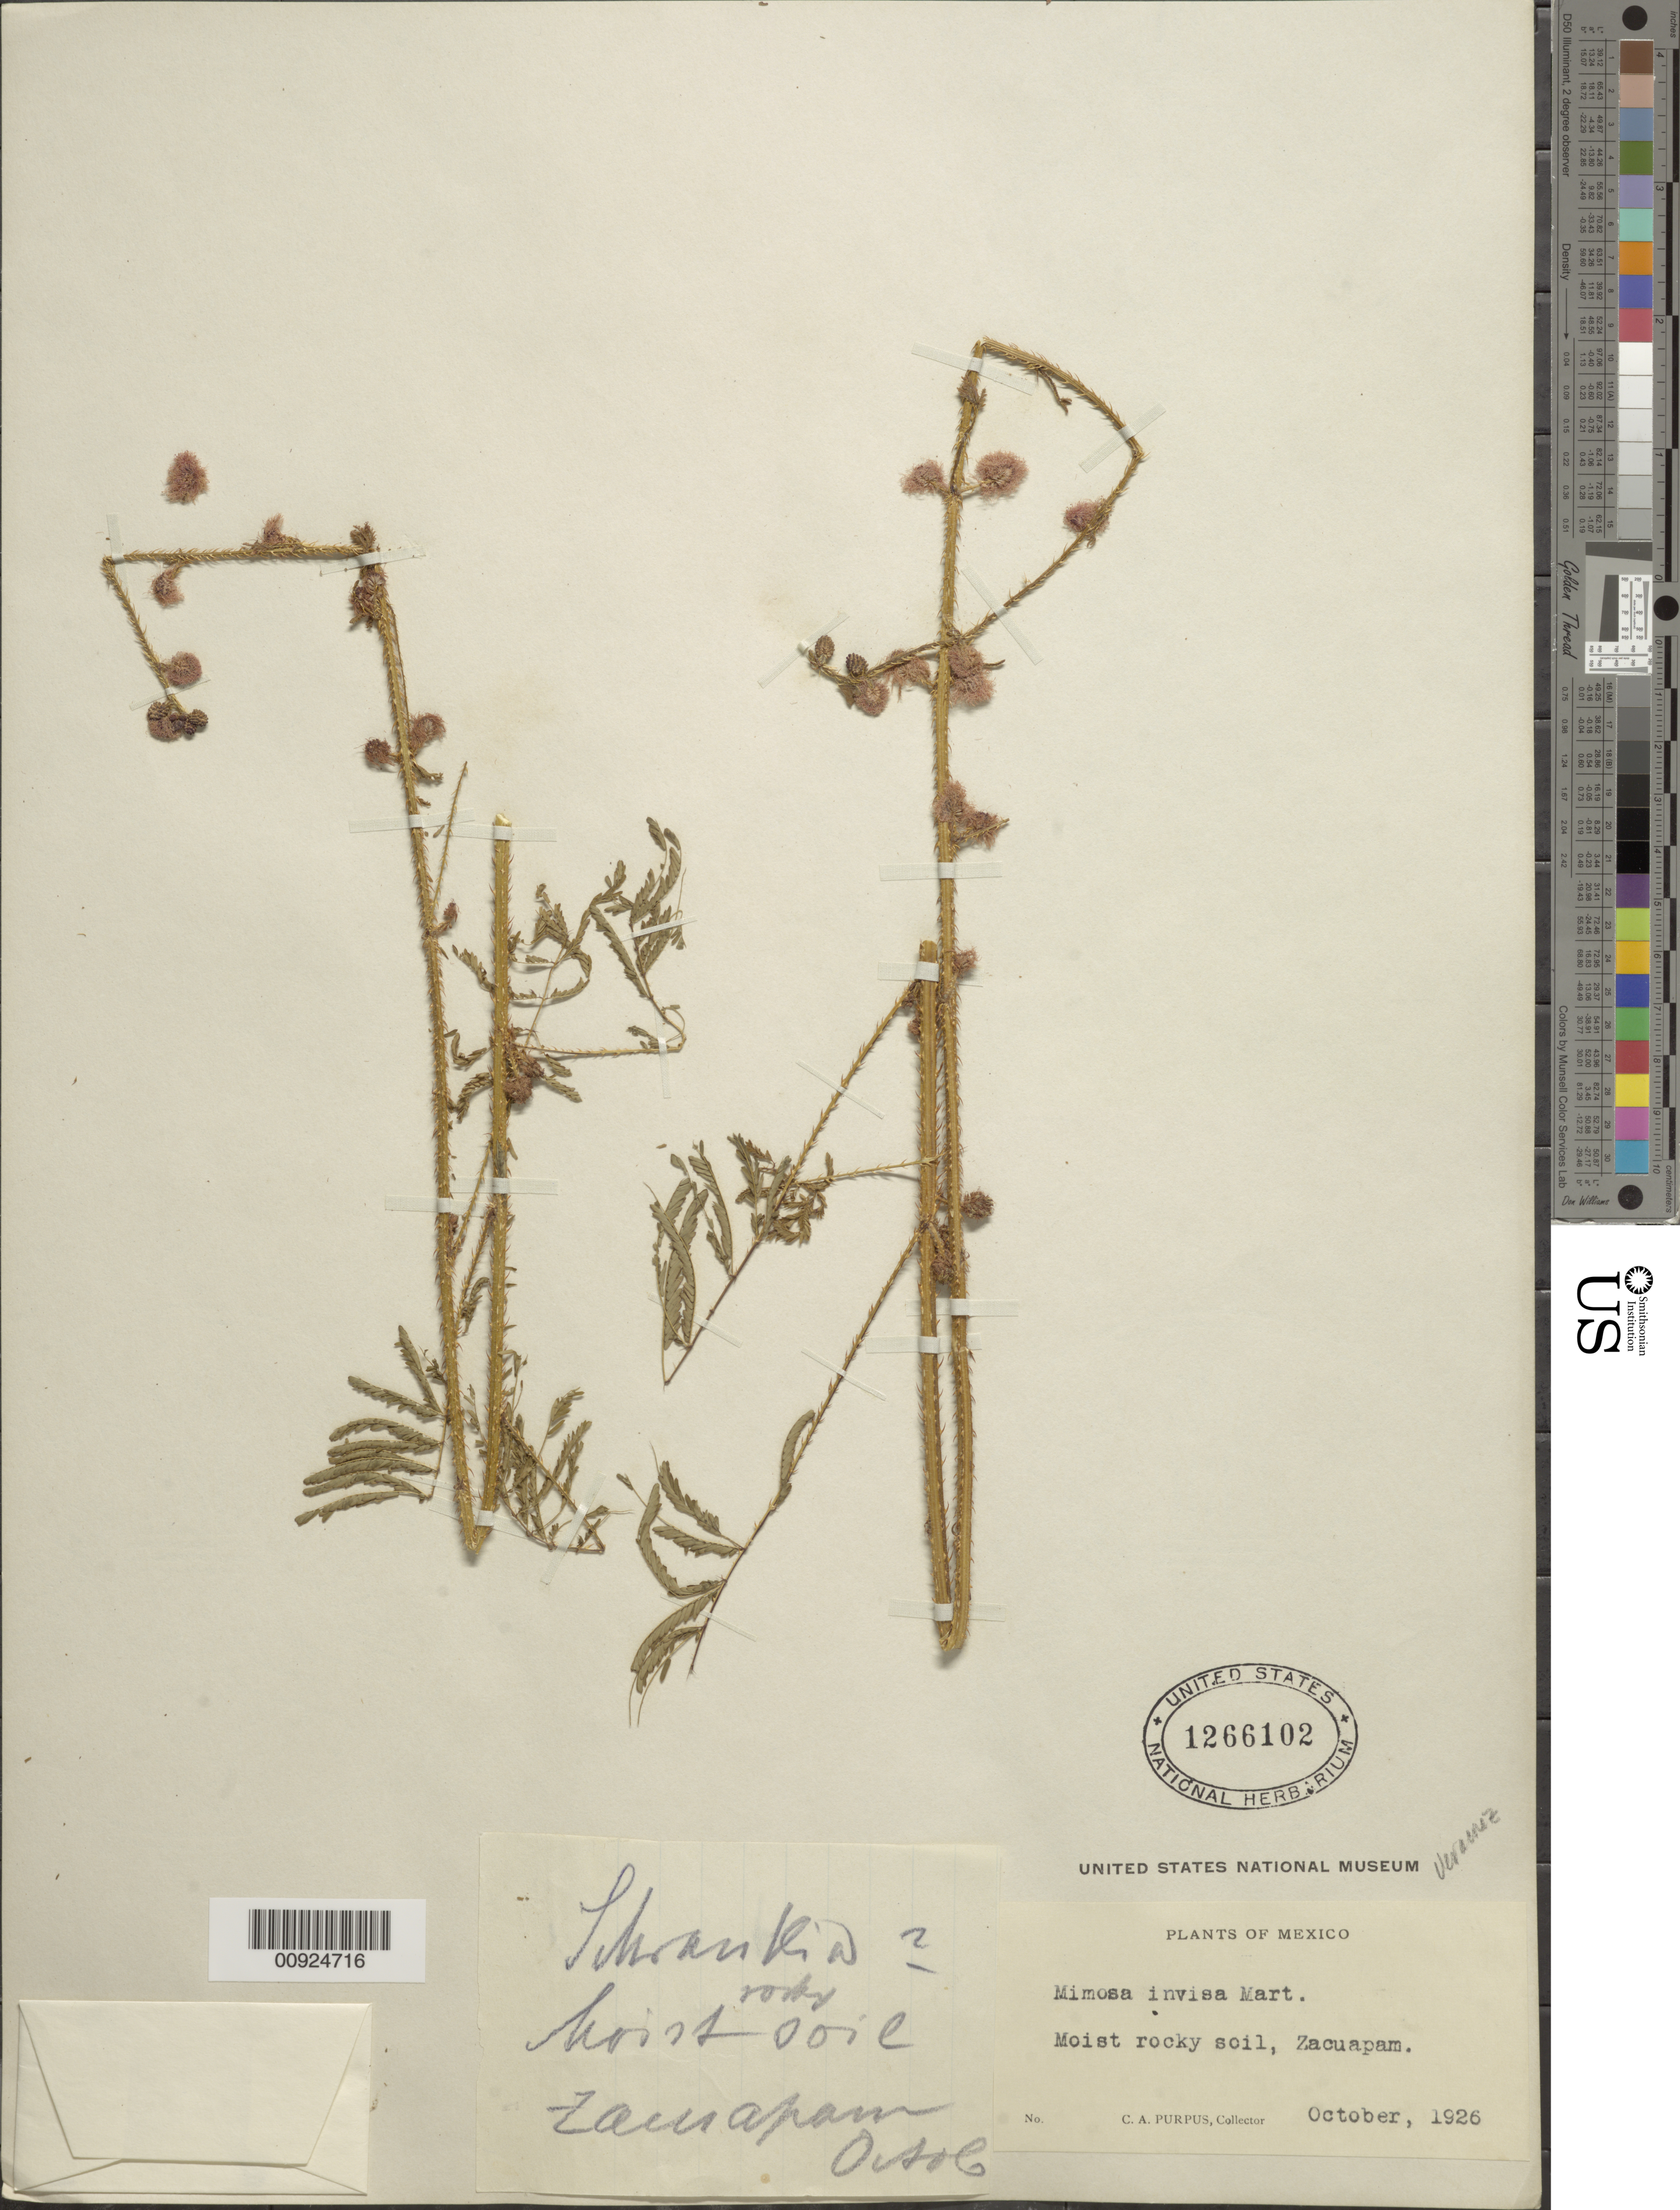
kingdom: Plantae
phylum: Tracheophyta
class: Magnoliopsida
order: Fabales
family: Fabaceae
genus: Mimosa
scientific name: Mimosa invisa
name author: Mart. ex Colla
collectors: C. A. Purpus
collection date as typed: Oct 1926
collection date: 1926-10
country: Mexico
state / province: Veracruz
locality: Zacuapam, Veracruz.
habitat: Moist rocky soil.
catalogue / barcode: US 1266102